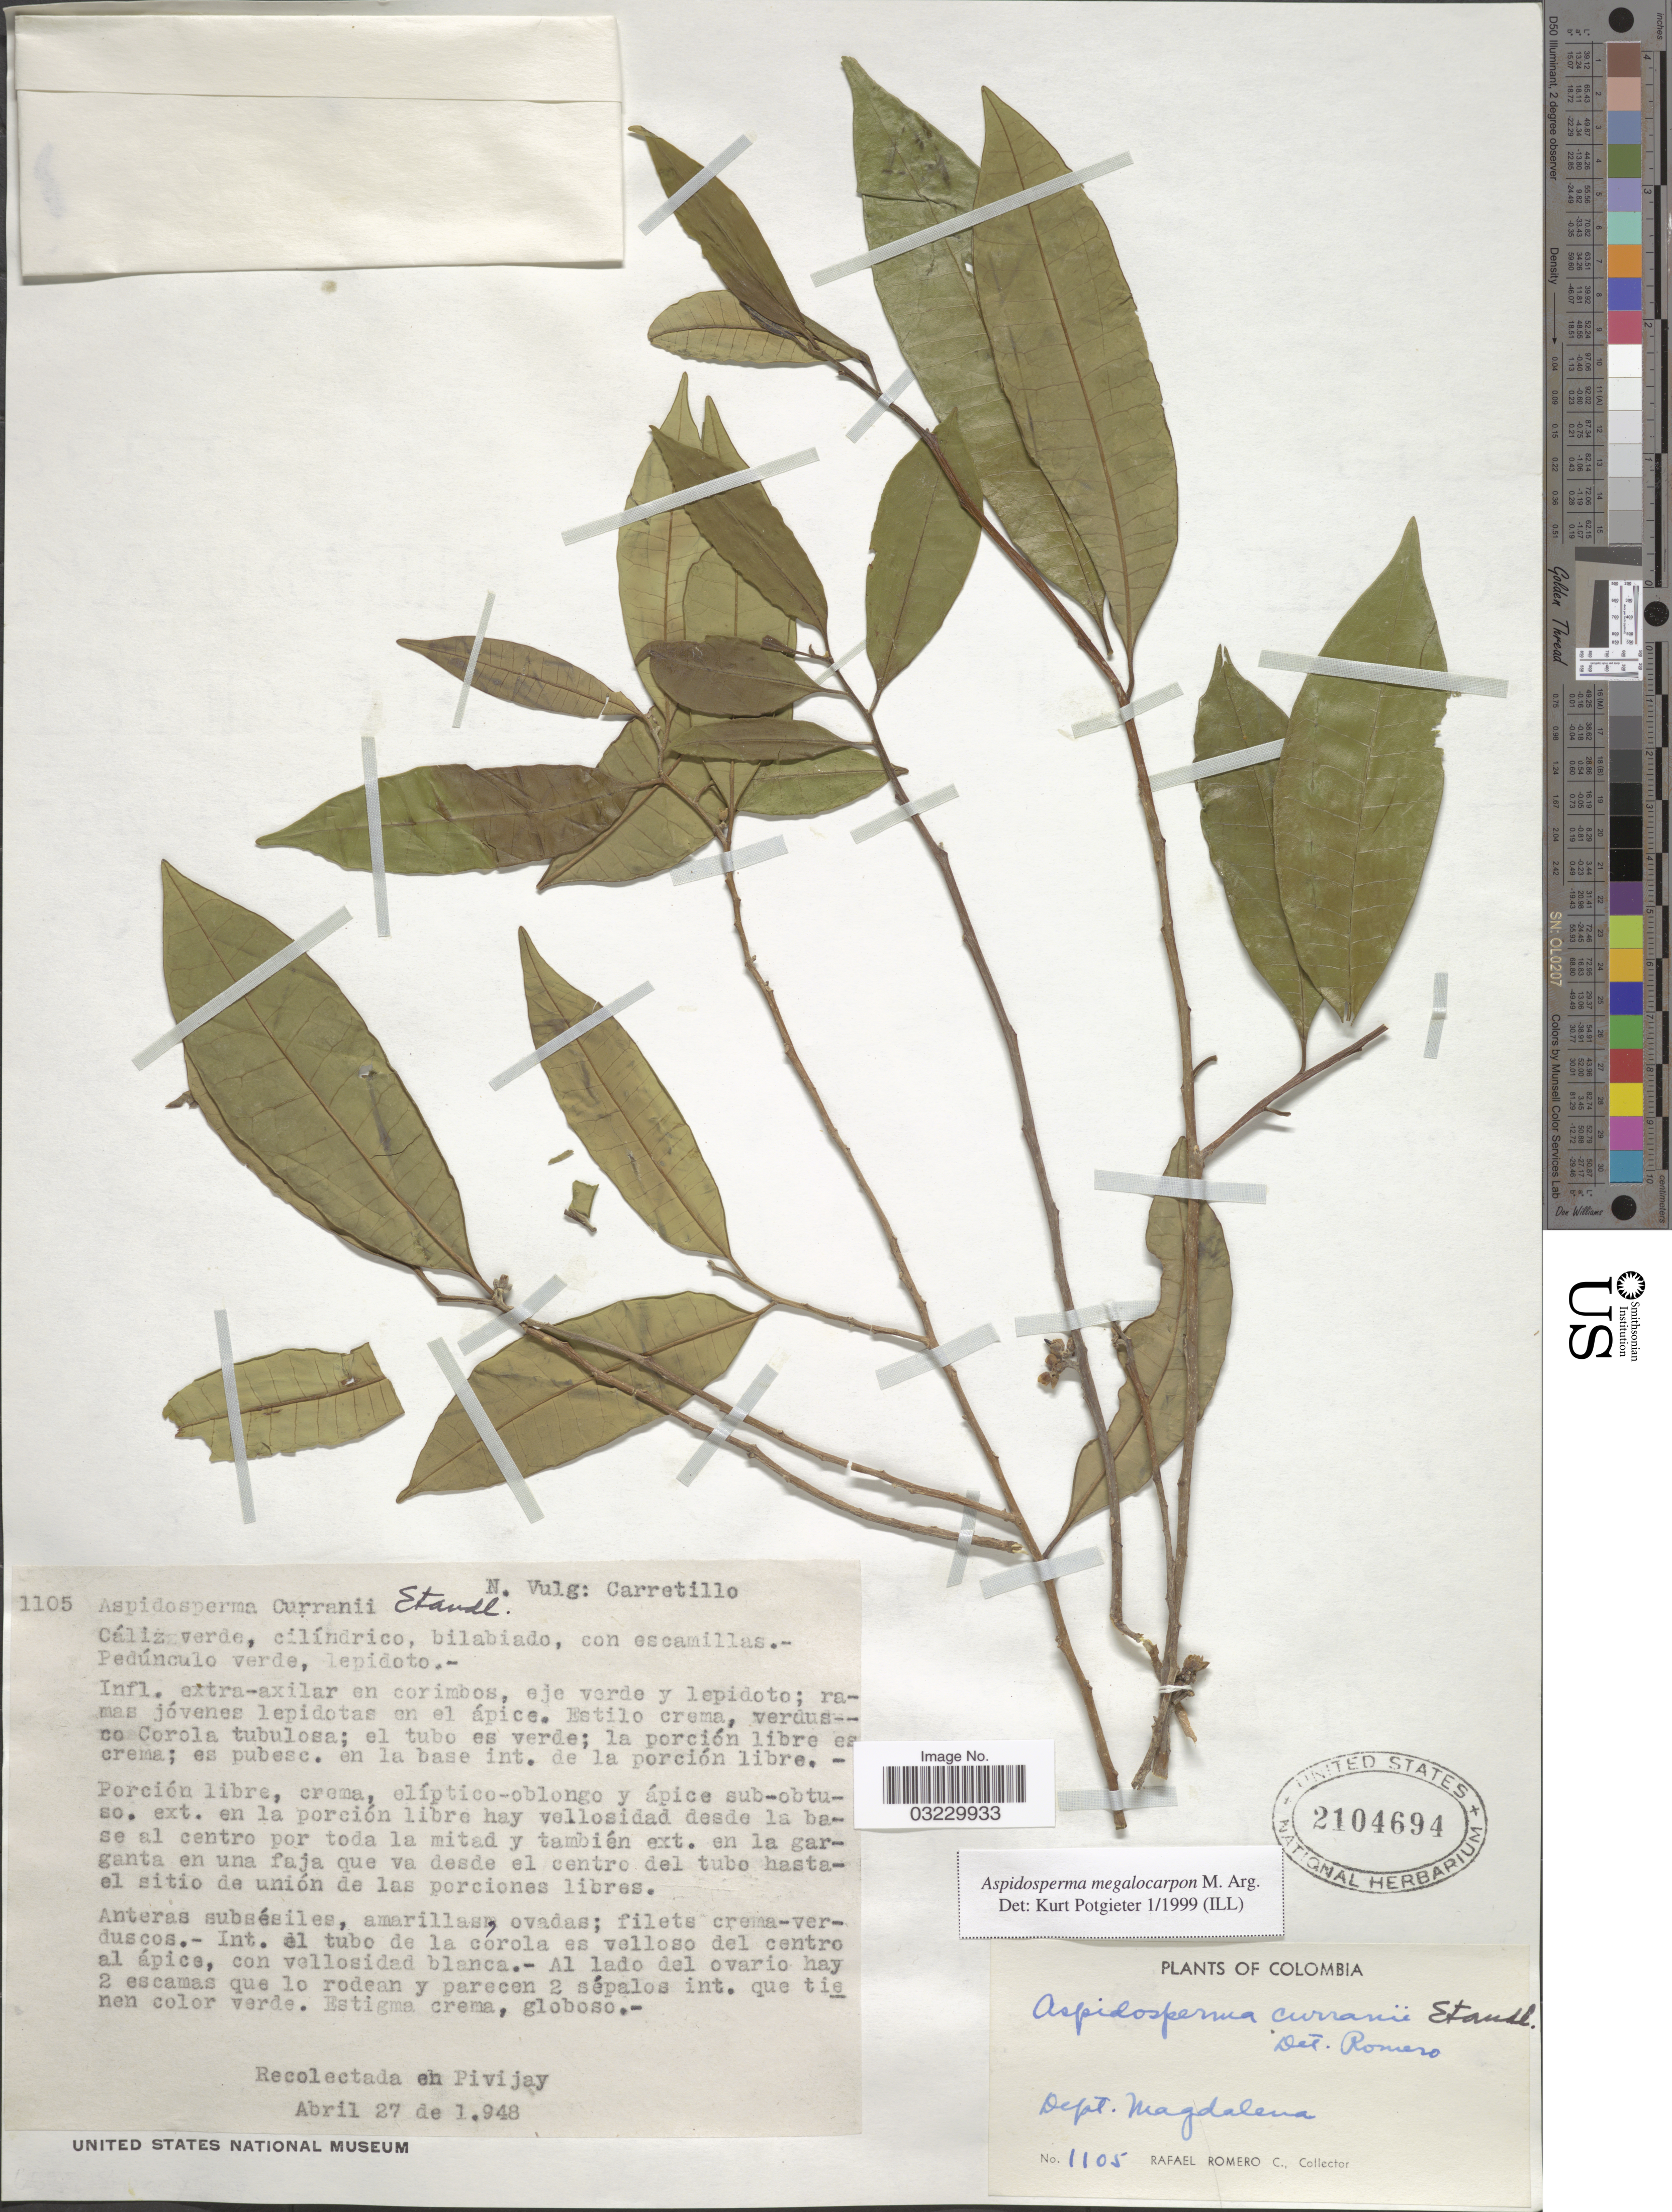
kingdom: Plantae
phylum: Tracheophyta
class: Magnoliopsida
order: Gentianales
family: Apocynaceae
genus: Aspidosperma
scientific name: Aspidosperma megalocarpon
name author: Müll. Arg.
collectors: R. Romero Castañeda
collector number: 1105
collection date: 1948-04-27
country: Colombia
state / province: Magdalena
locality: Dept. Magdalena. Pivijay.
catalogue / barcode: US 2104694